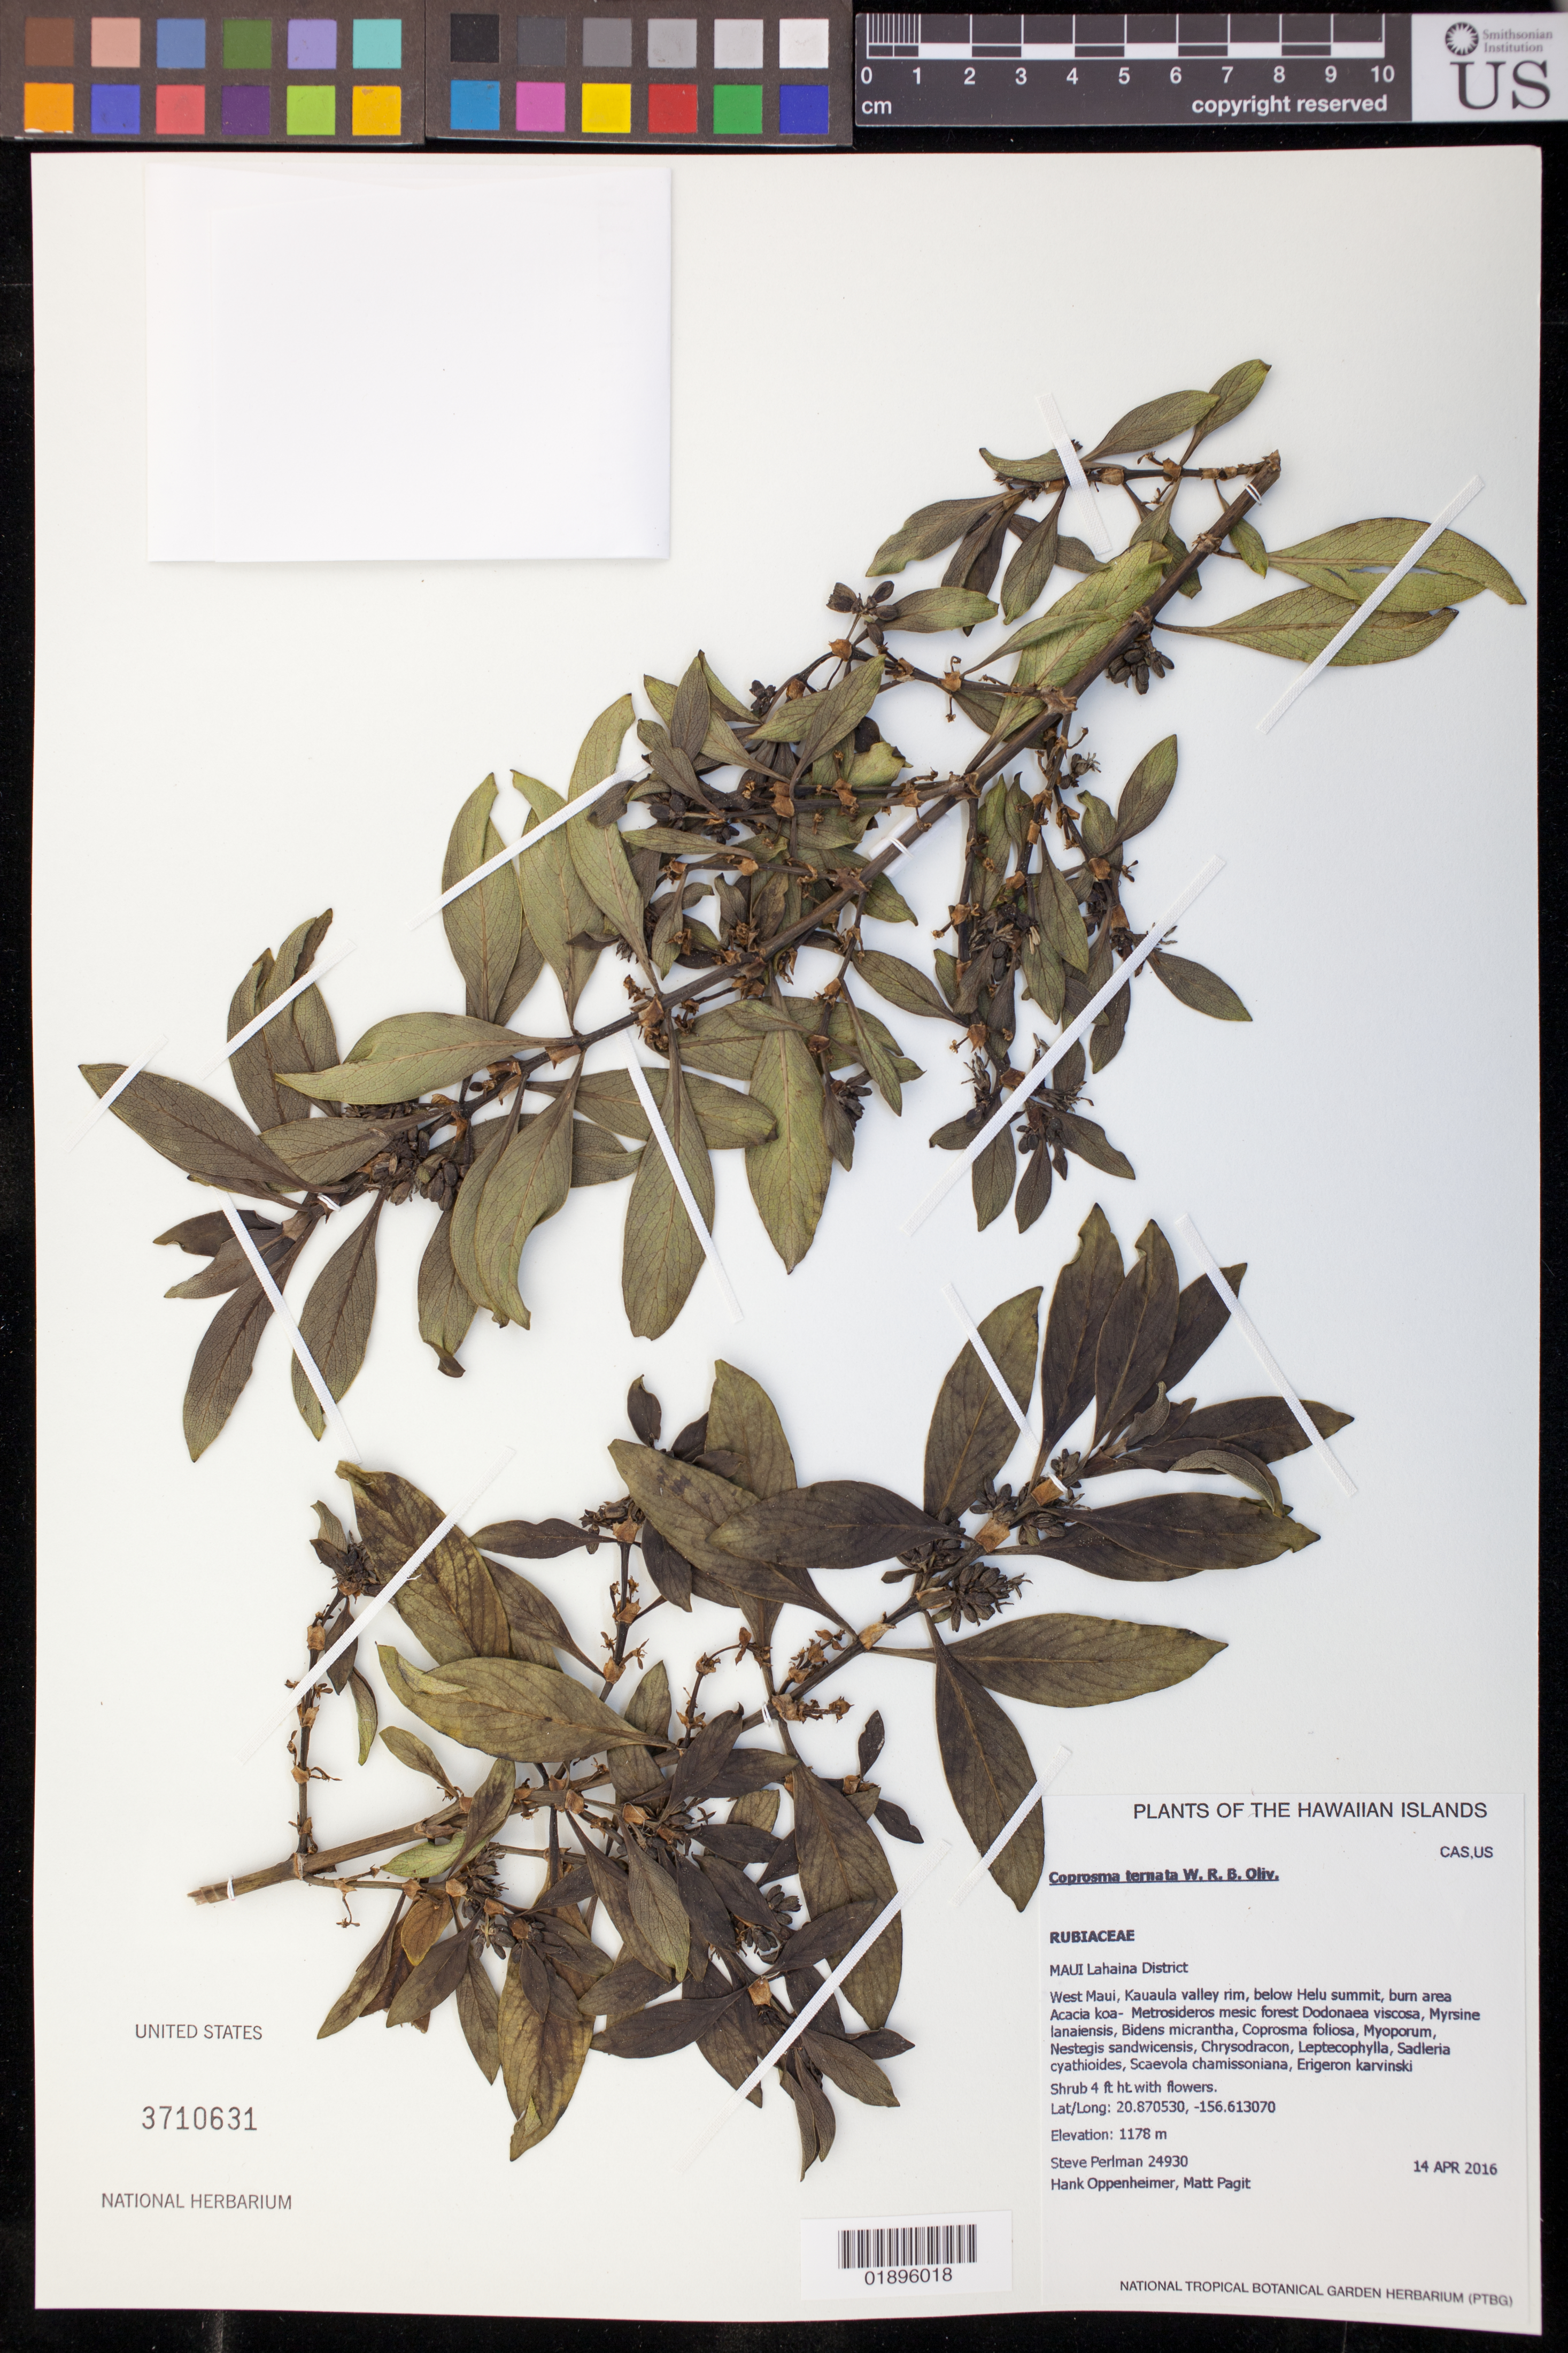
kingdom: Plantae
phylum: Tracheophyta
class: Magnoliopsida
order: Gentianales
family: Rubiaceae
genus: Coprosma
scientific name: Coprosma ternata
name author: W.R.B. Oliv.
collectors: S. P. Perlman, H. L. Oppenheimer & M. Pagit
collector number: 24930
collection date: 2016-04-14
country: United States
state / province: Hawaii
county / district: Maui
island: Maui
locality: Lahaina District, West Maui, Kauaula Valley rim, below Helu summit, burn area.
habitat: Mesic forest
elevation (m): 1178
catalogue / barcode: US 3710631